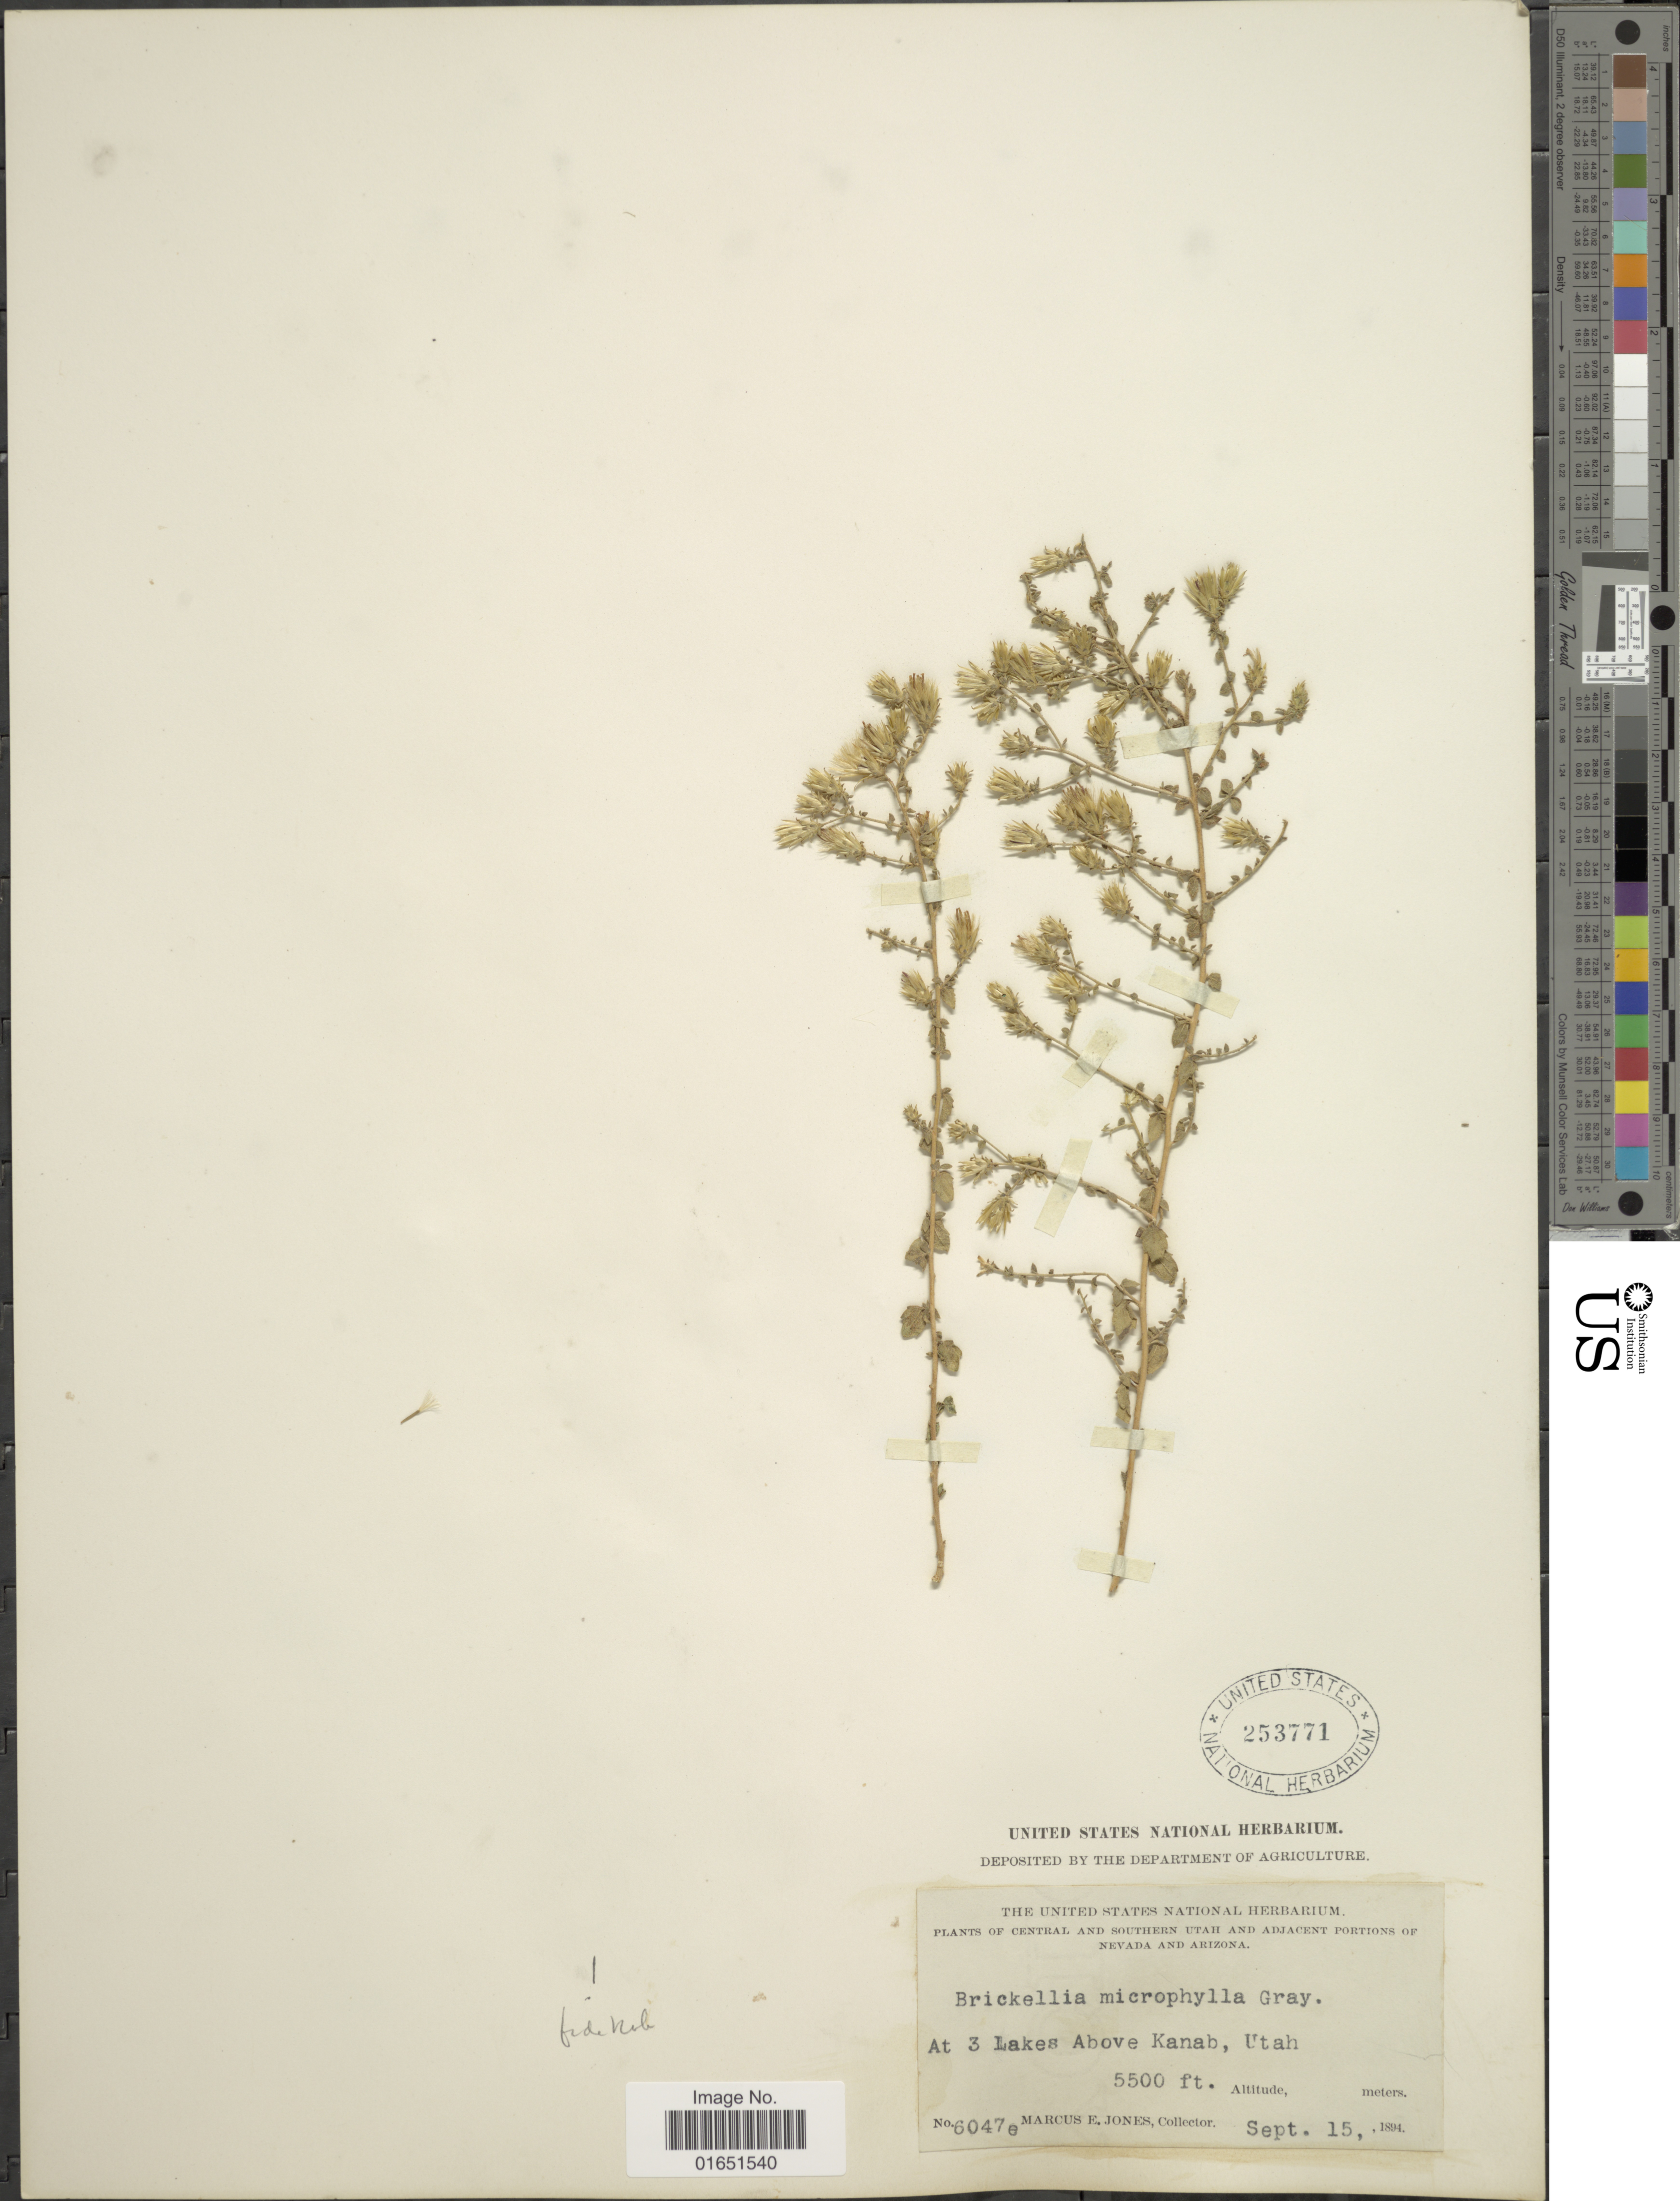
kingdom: Plantae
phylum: Tracheophyta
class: Magnoliopsida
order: Asterales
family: Asteraceae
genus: Brickellia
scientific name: Brickellia scabra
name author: (A. Gray) A. Nelson ex B.L. Rob.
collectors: M. E. Jones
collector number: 6047e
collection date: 1894-09-15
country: United States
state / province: Utah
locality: Central and Southern Utah and Adjacent portions of Nevada and Arizona, At 3 Lakes Above Kanab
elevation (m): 1676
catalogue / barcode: US 253771